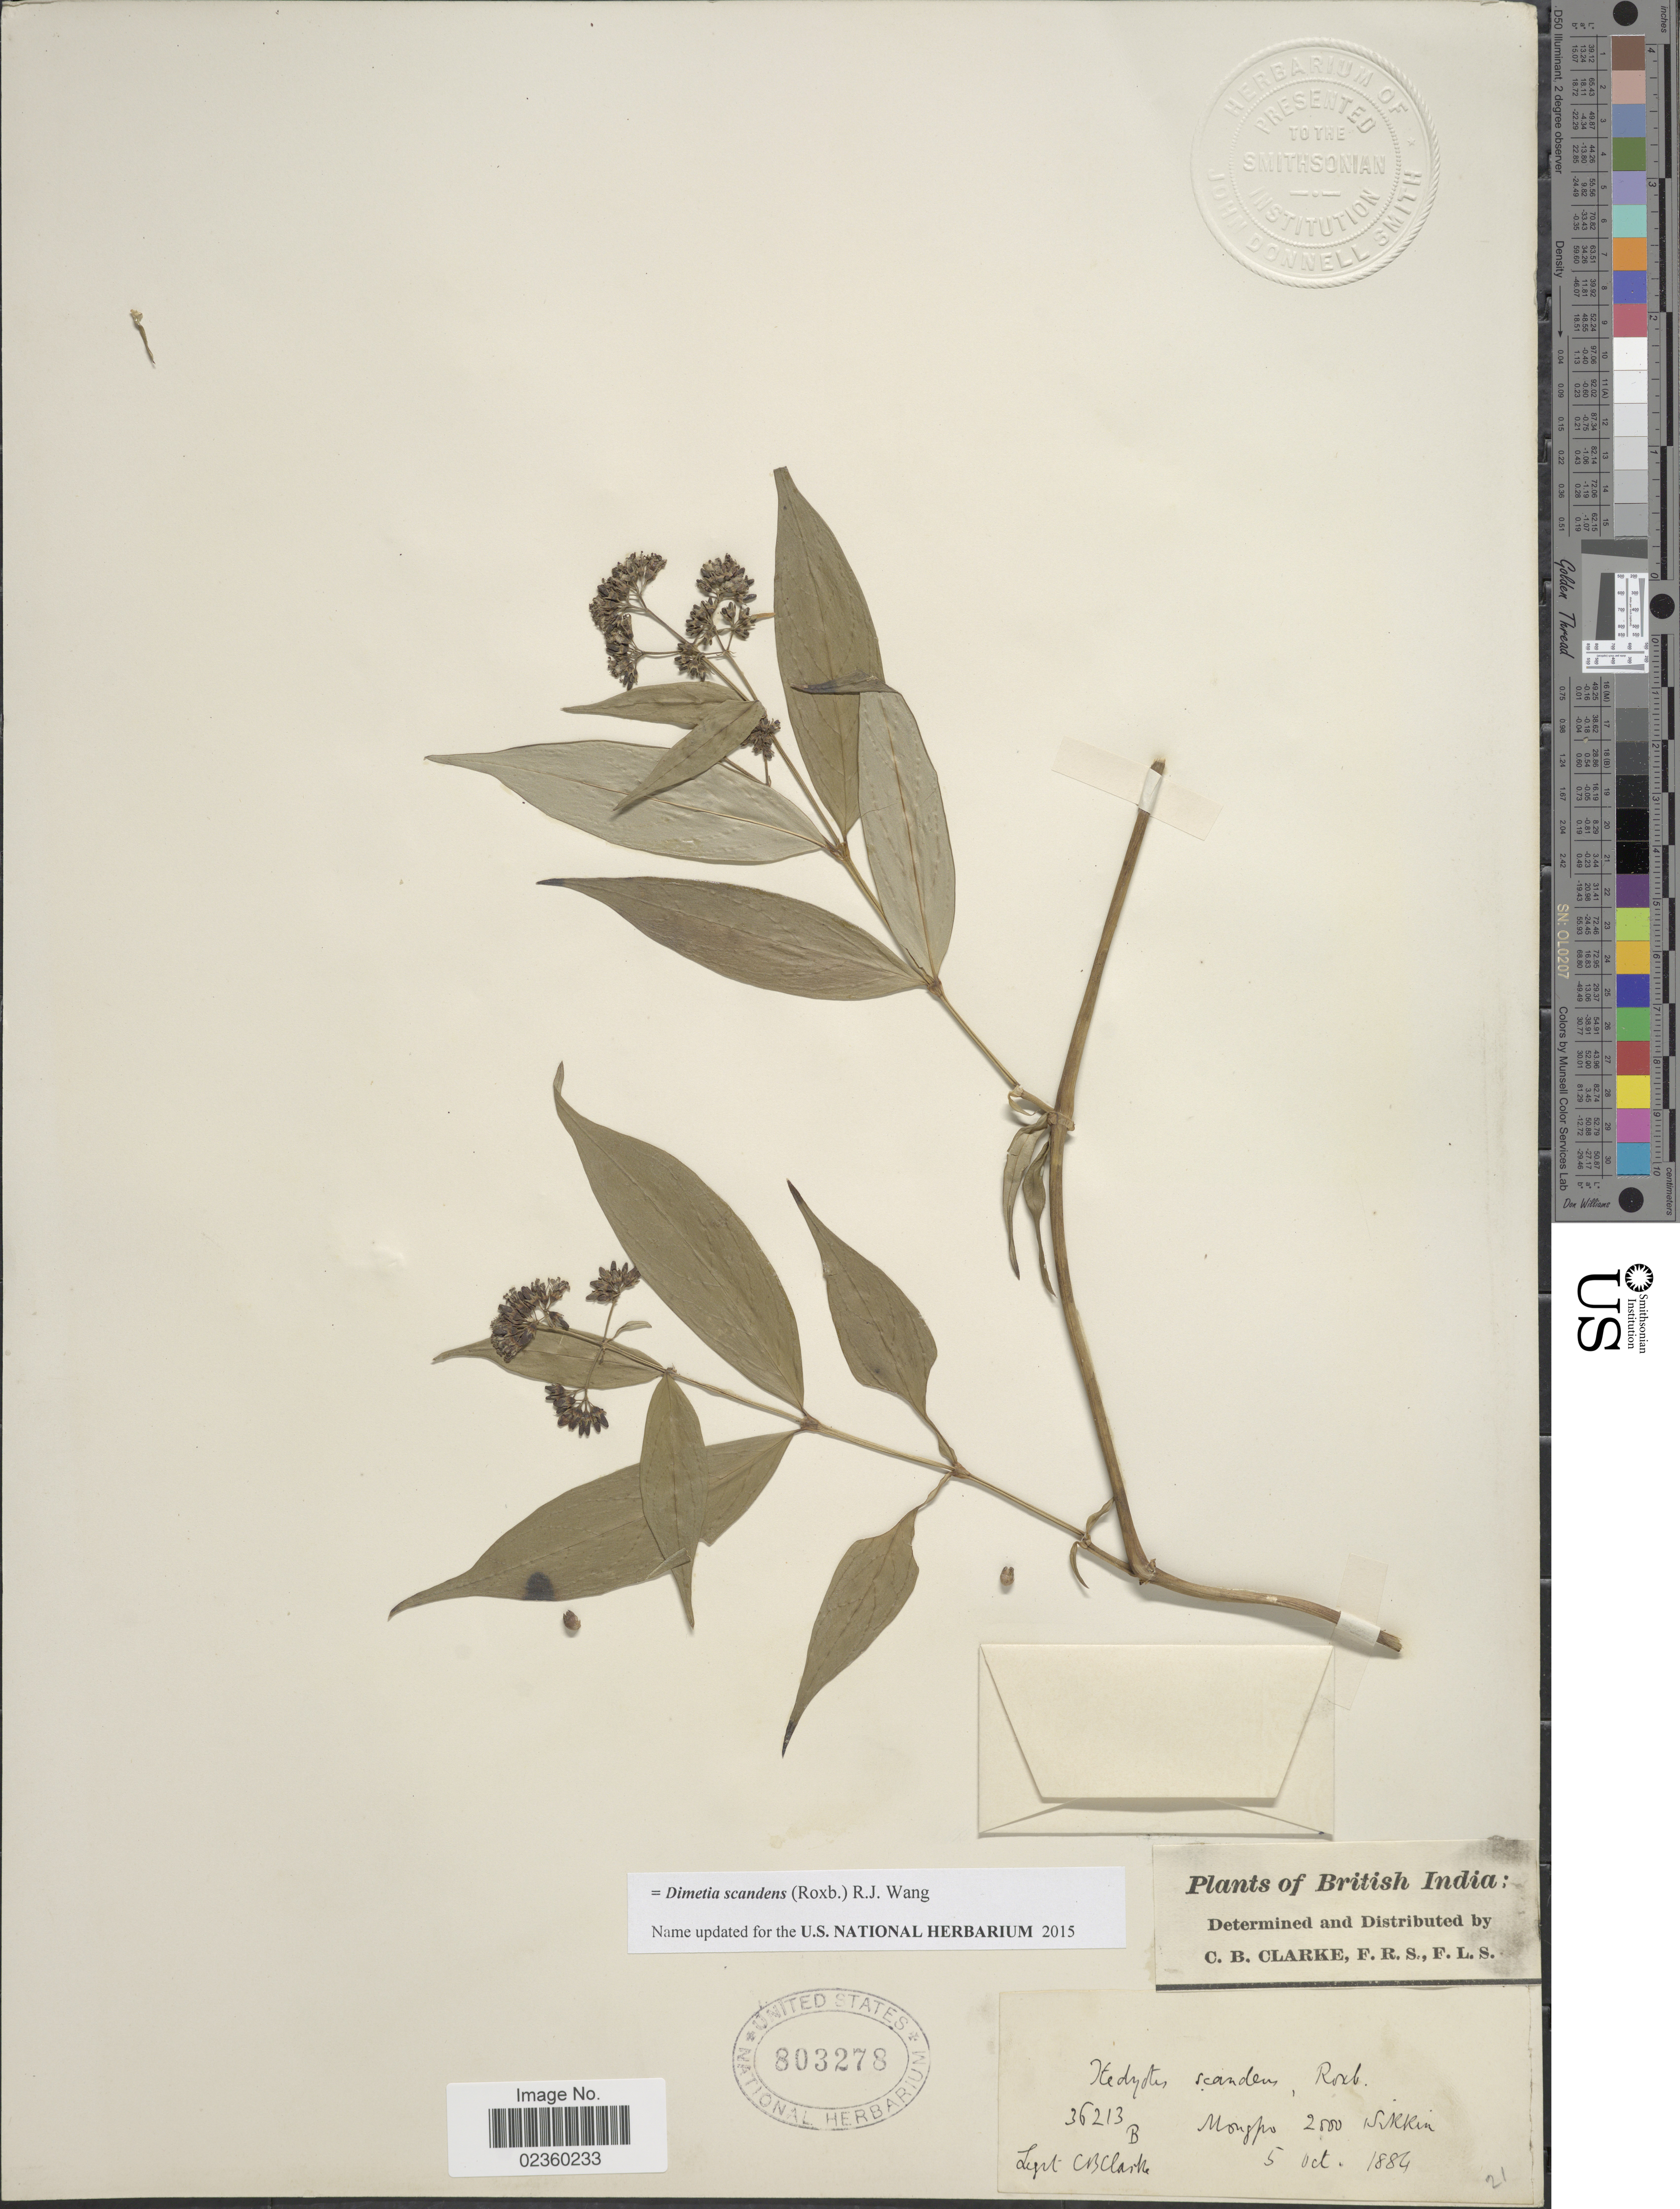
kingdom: Plantae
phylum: Tracheophyta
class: Magnoliopsida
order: Gentianales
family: Rubiaceae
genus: Dimetia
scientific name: Dimetia scandens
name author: (Roxb.) R.J. Wang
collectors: C. B. Clarke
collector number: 36213B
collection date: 1884-10-05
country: India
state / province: Sikkim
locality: British India, Mongpo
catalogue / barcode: US 803278